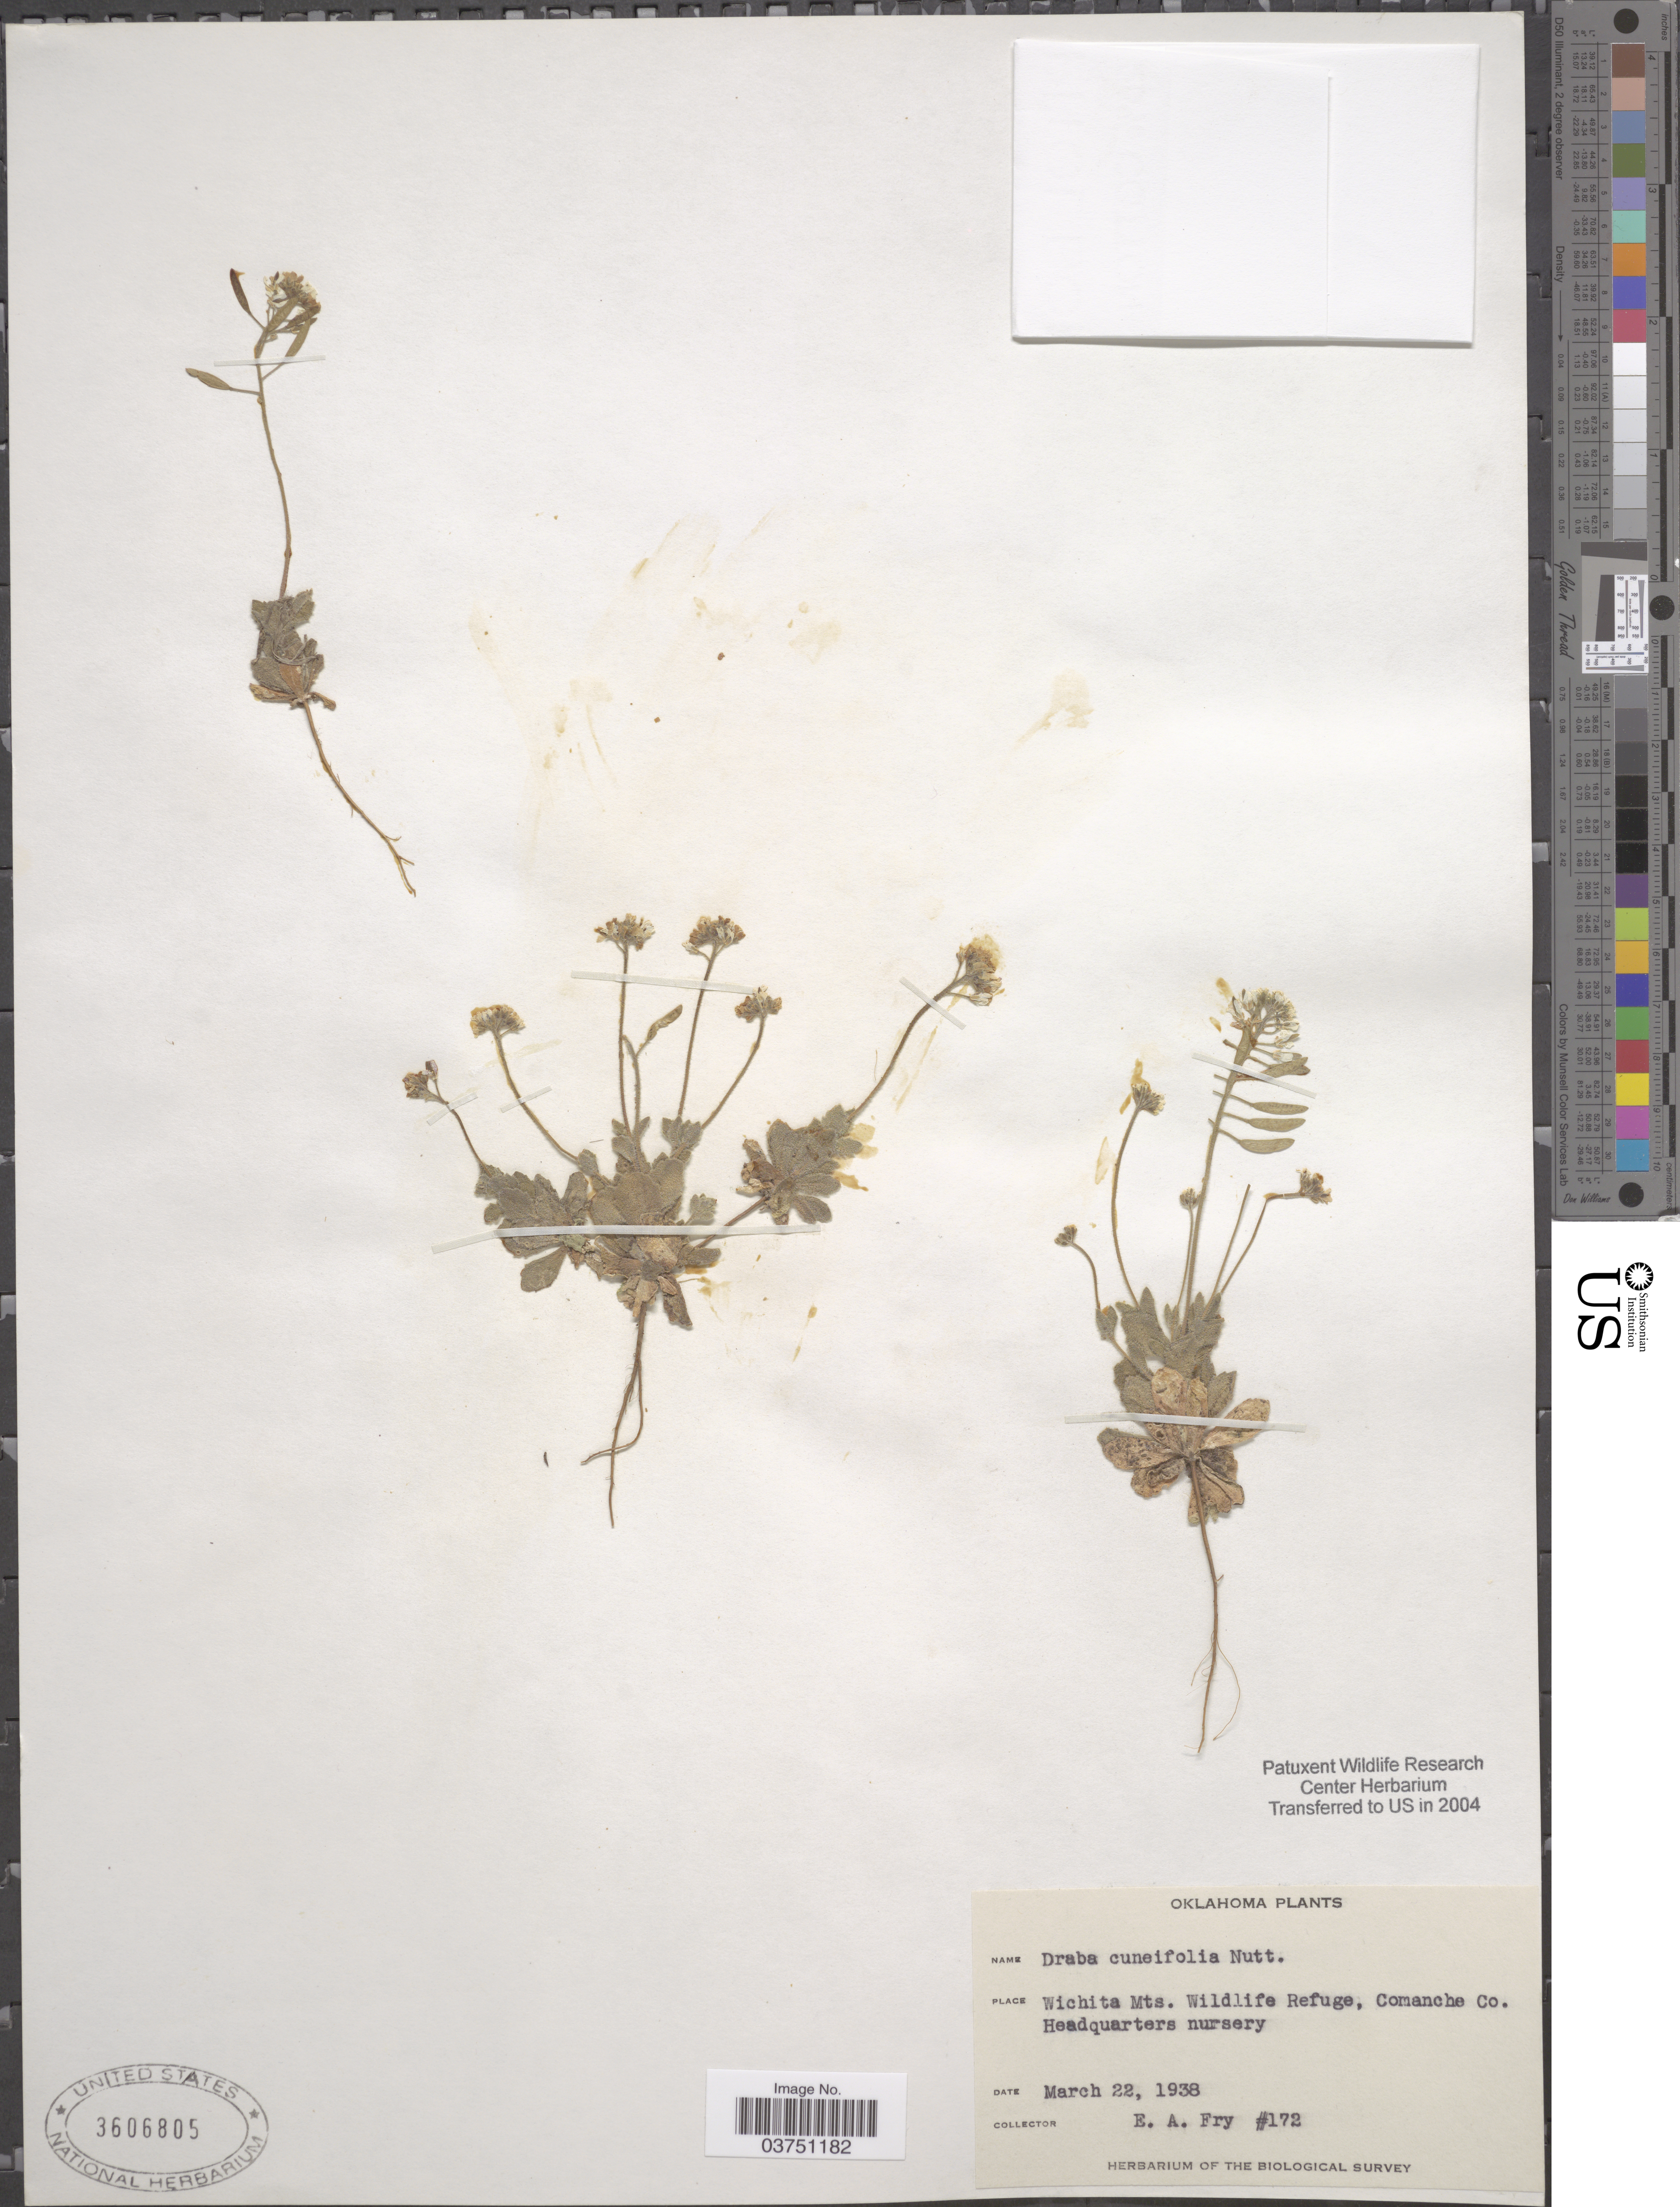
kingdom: Plantae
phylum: Tracheophyta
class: Magnoliopsida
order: Brassicales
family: Brassicaceae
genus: Draba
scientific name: Draba cuneifolia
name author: Nutt.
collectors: E. Fry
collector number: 172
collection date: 1938-03-22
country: United States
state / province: Oklahoma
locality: Wichita Mts. Wildlife Refuge, Comanche Co, Headquarters nursery.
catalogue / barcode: US 3606805